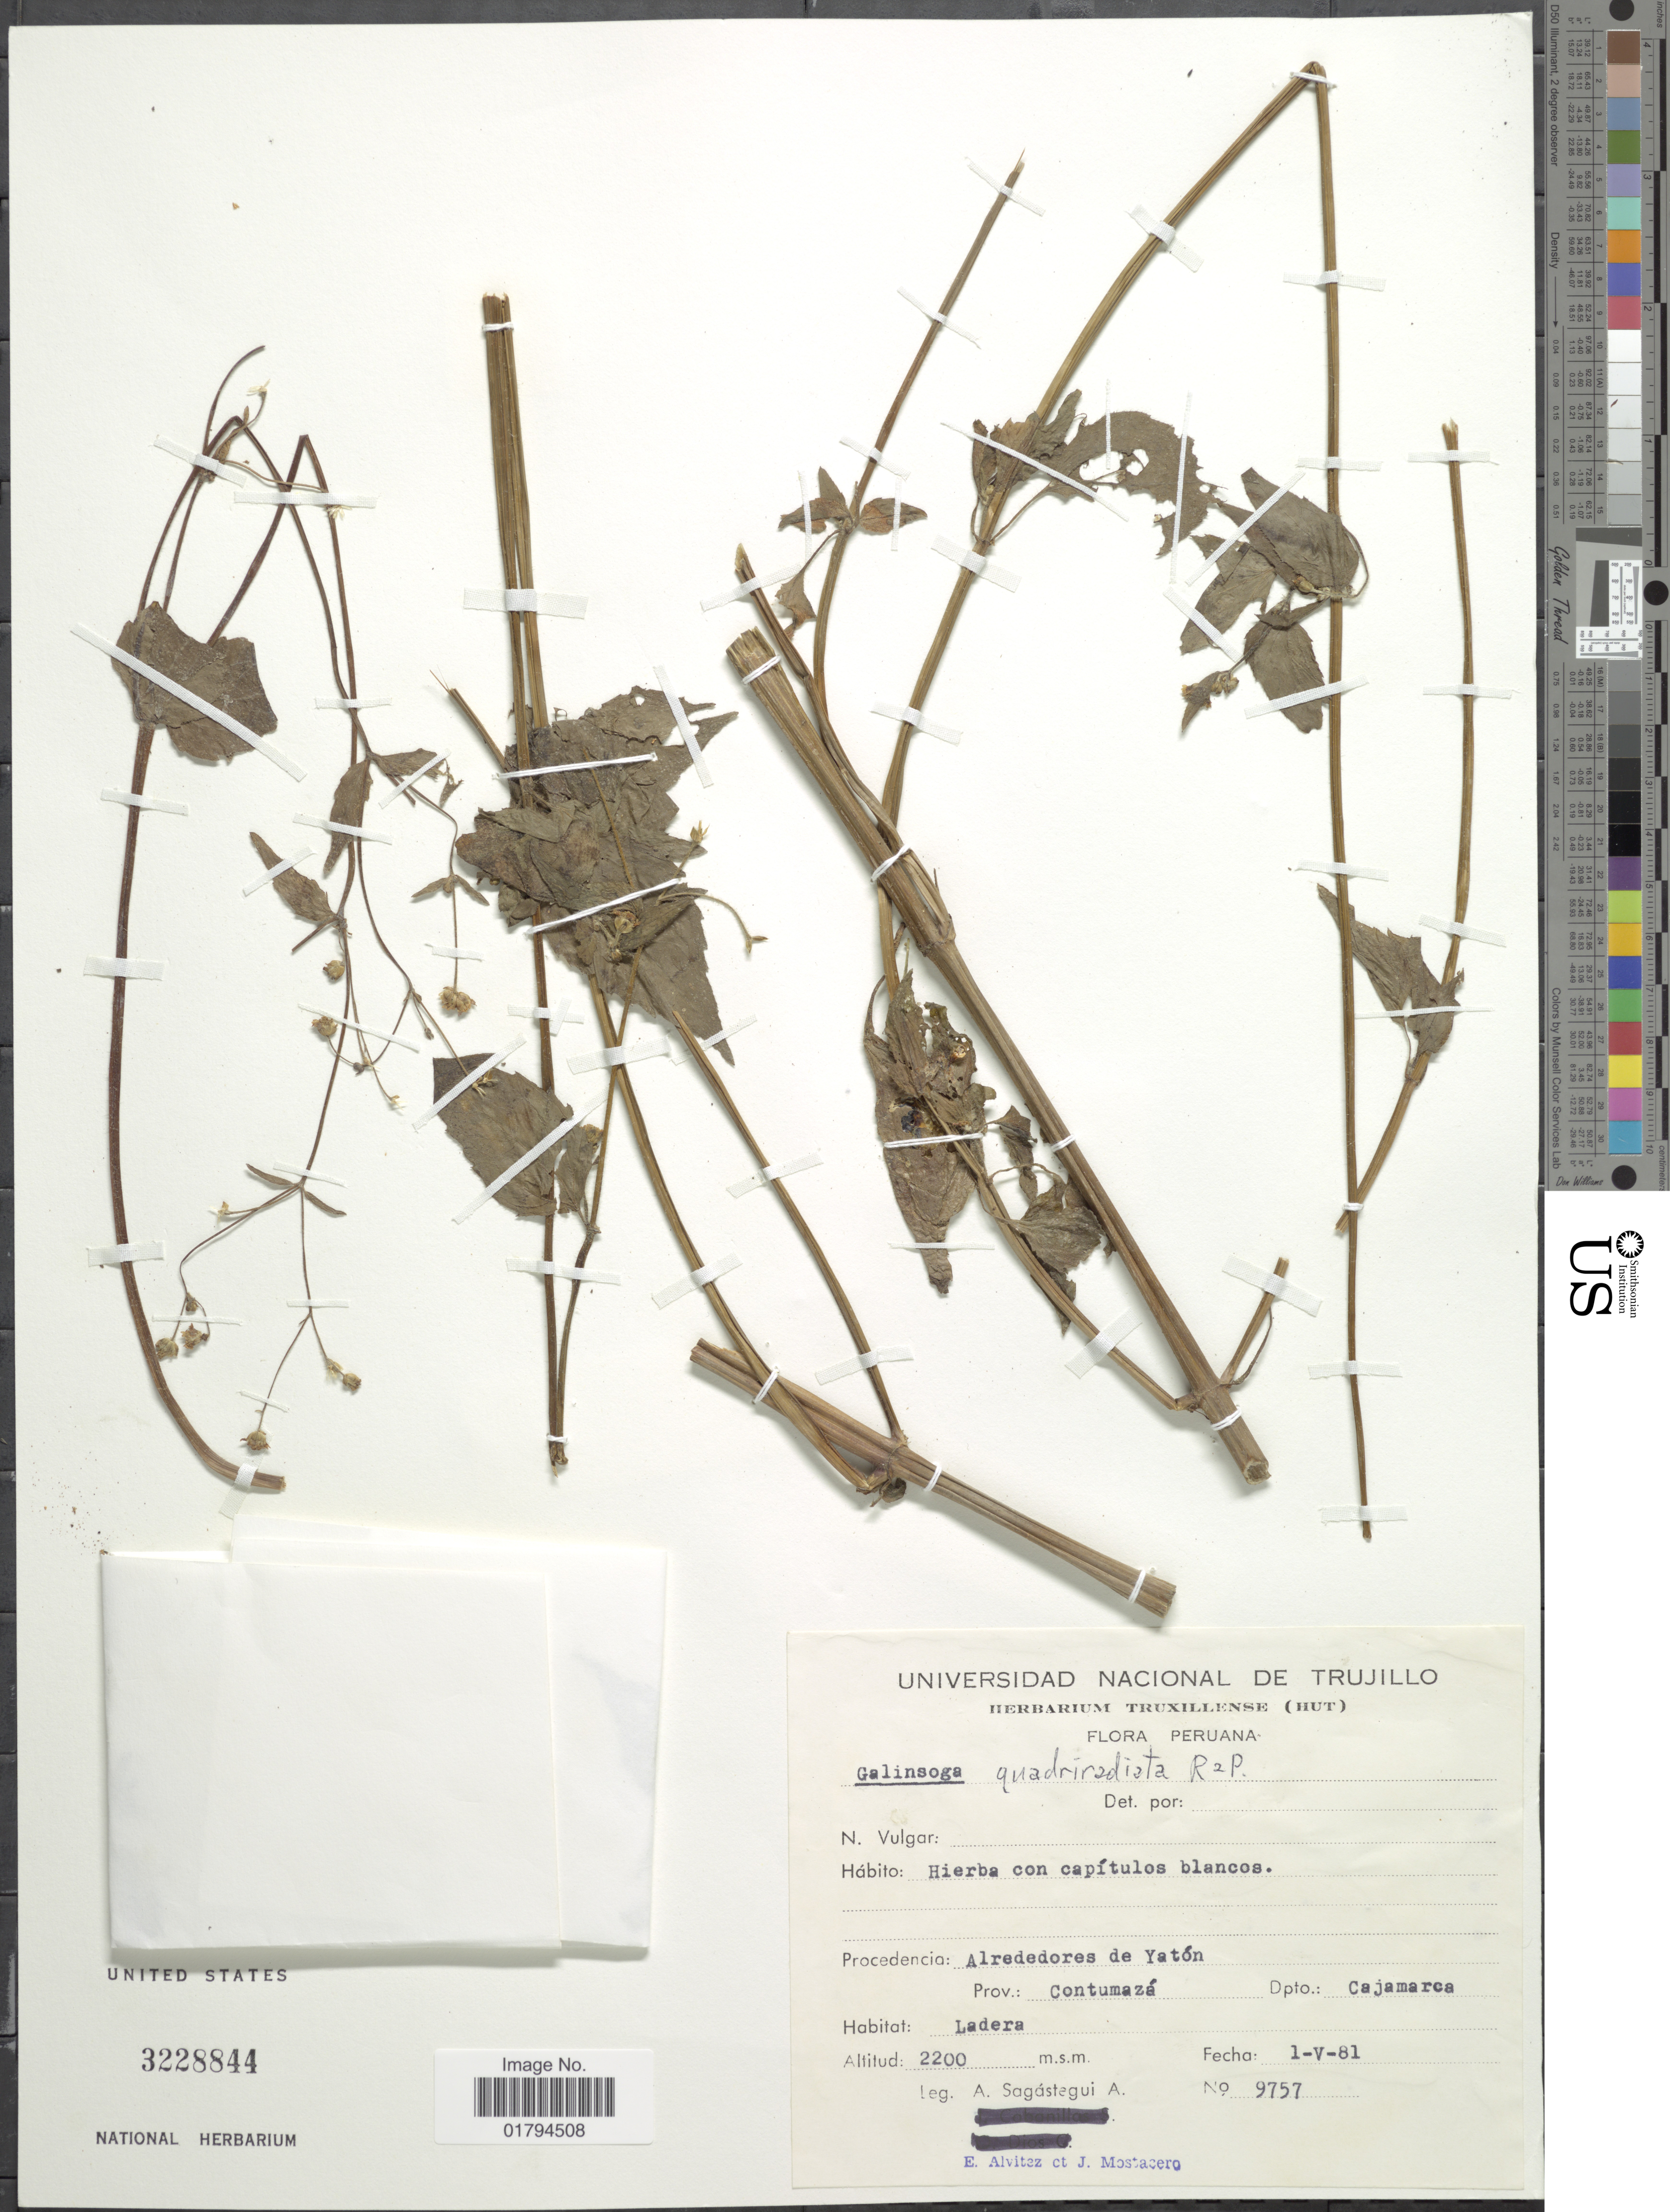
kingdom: Plantae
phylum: Tracheophyta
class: Magnoliopsida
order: Asterales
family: Asteraceae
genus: Galinsoga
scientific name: Galinsoga quadriradiata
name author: Ruiz & Pav.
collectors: A. Sagástegui A., E. Alvitez I. & J. Mostacero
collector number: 9757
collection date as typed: Transcribed d/m/y: 1/5/81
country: Peru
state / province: Cajamarca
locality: Prov. Contumaza, Alrededores de Yaton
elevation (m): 2200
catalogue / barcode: US 3228844